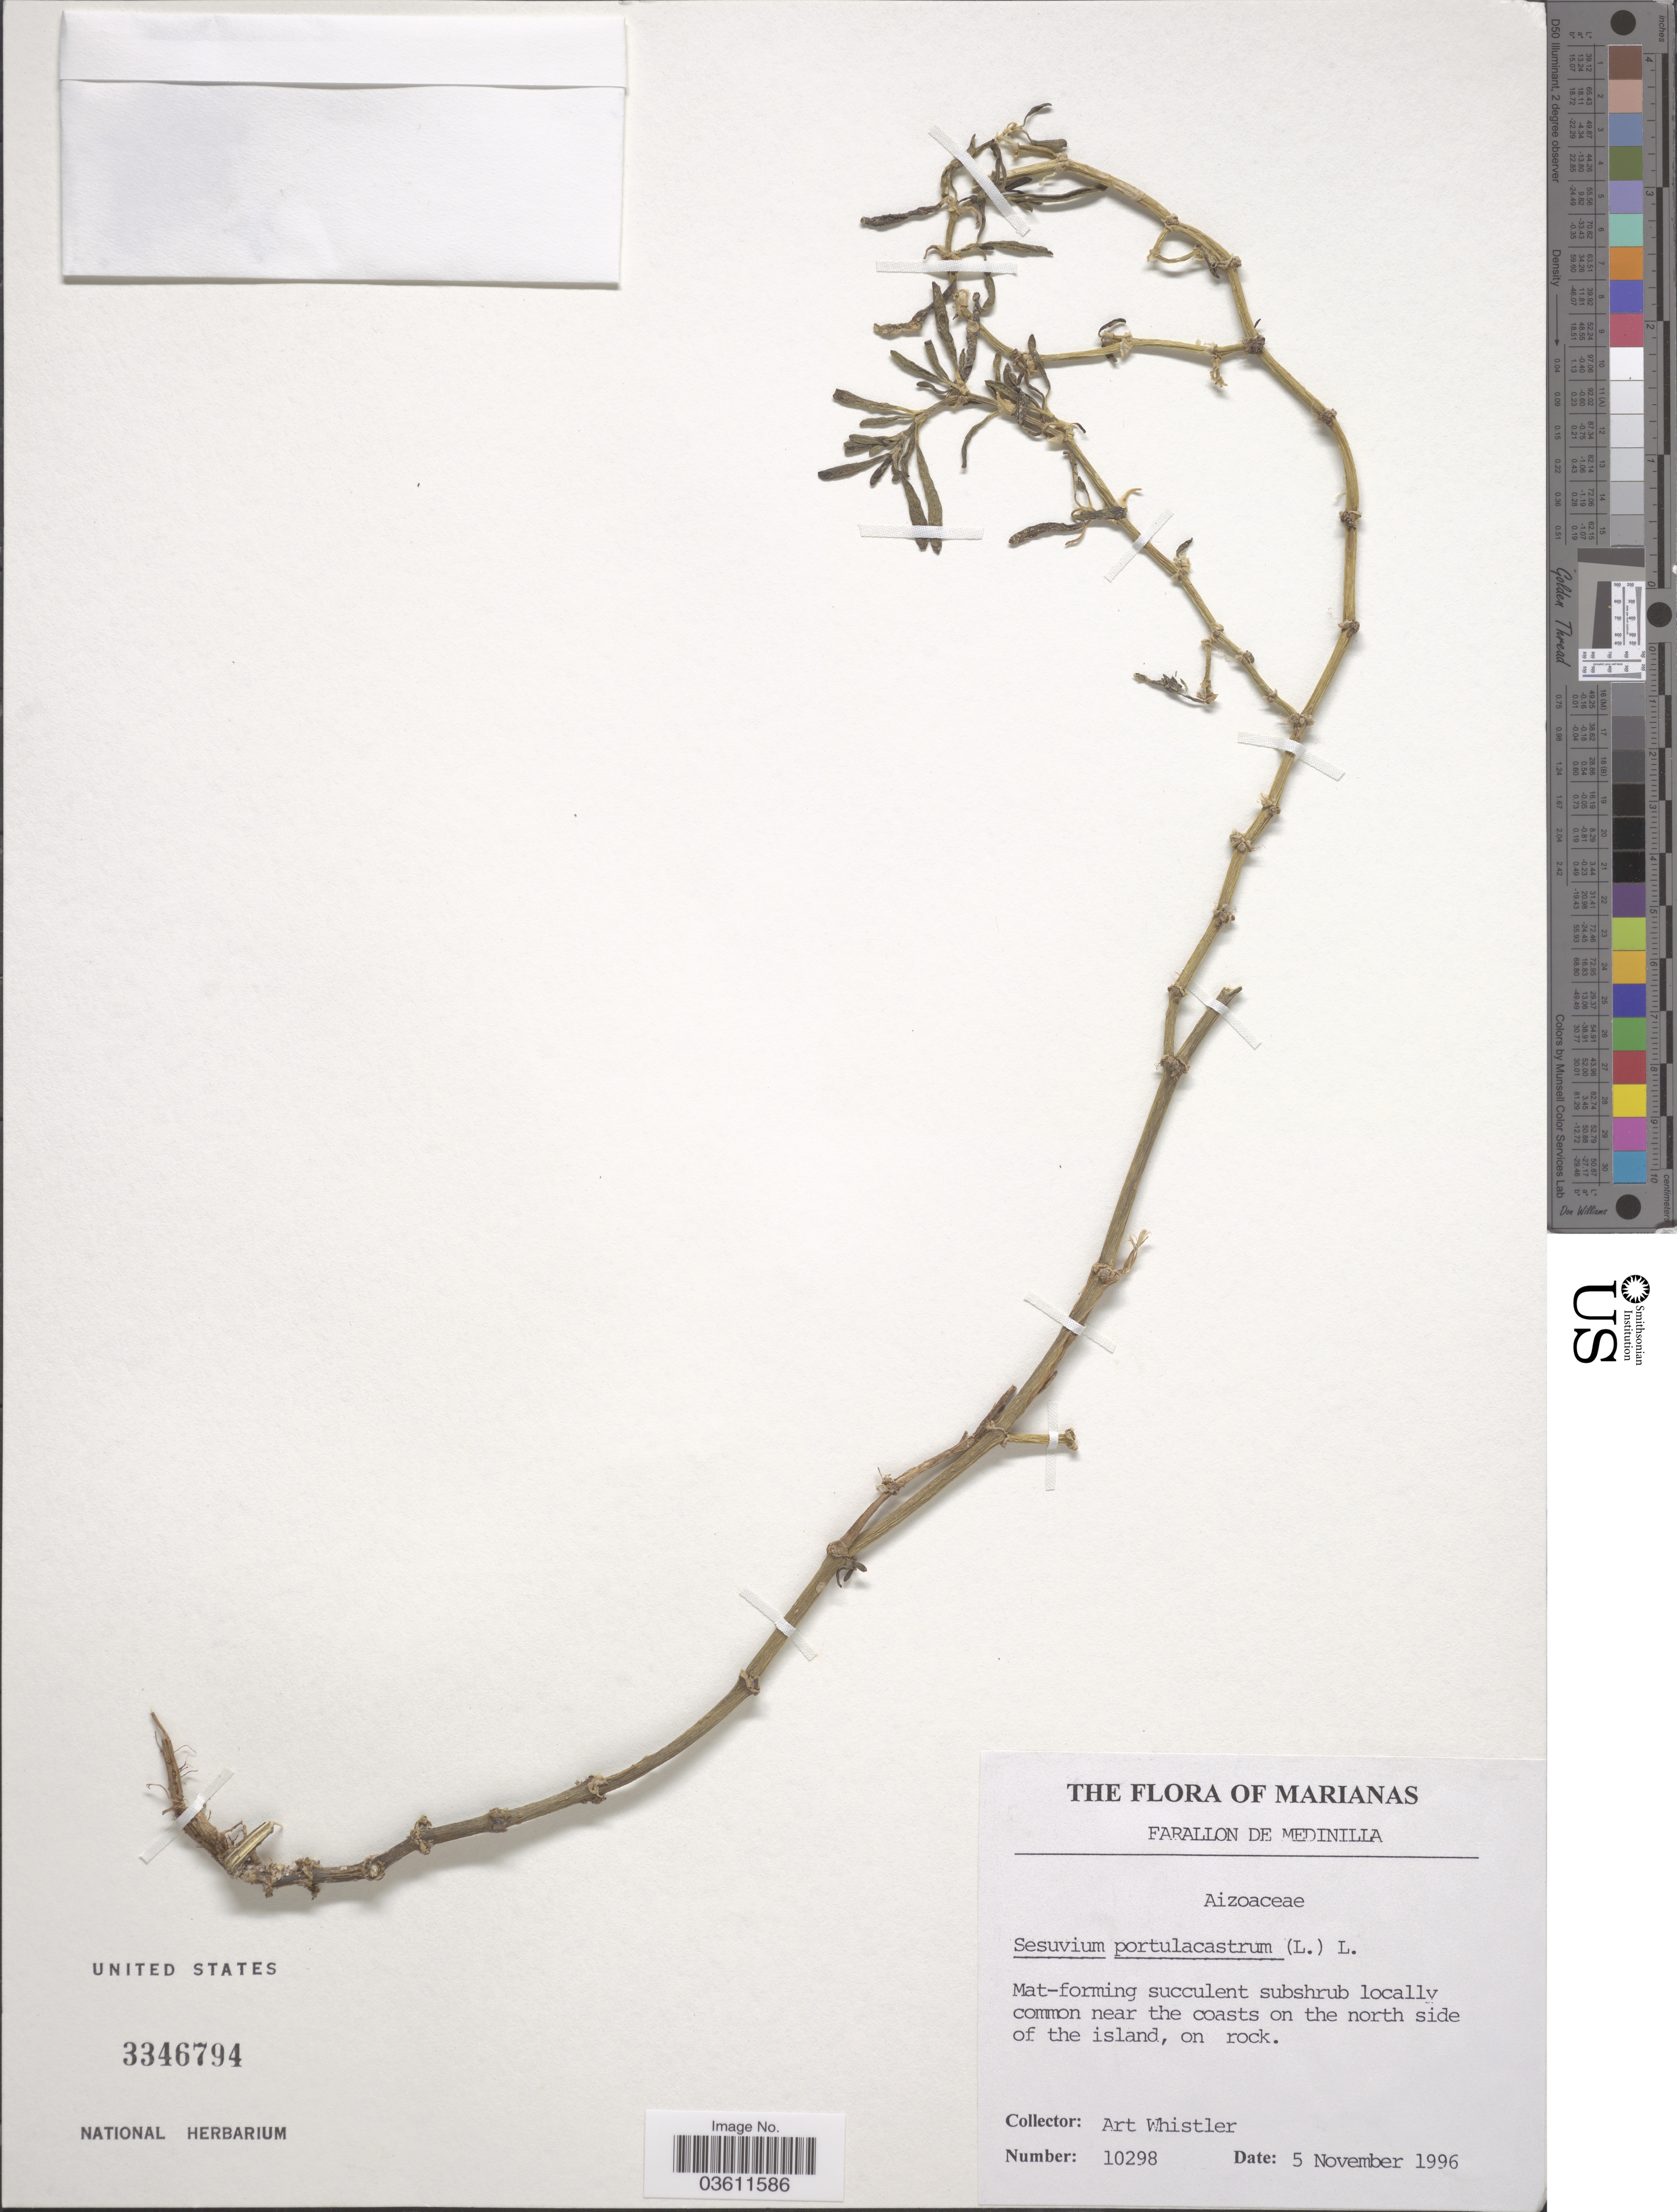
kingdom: Plantae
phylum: Tracheophyta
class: Magnoliopsida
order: Caryophyllales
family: Aizoaceae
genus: Sesuvium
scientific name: Sesuvium portulacastrum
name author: (L.) L.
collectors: A. Whistler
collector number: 10298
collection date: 1996-11-05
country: Northern Mariana Islands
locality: Marianas. Farallon de Medinilia. Common near the coasts on the north side of the island.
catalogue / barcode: US 3346794